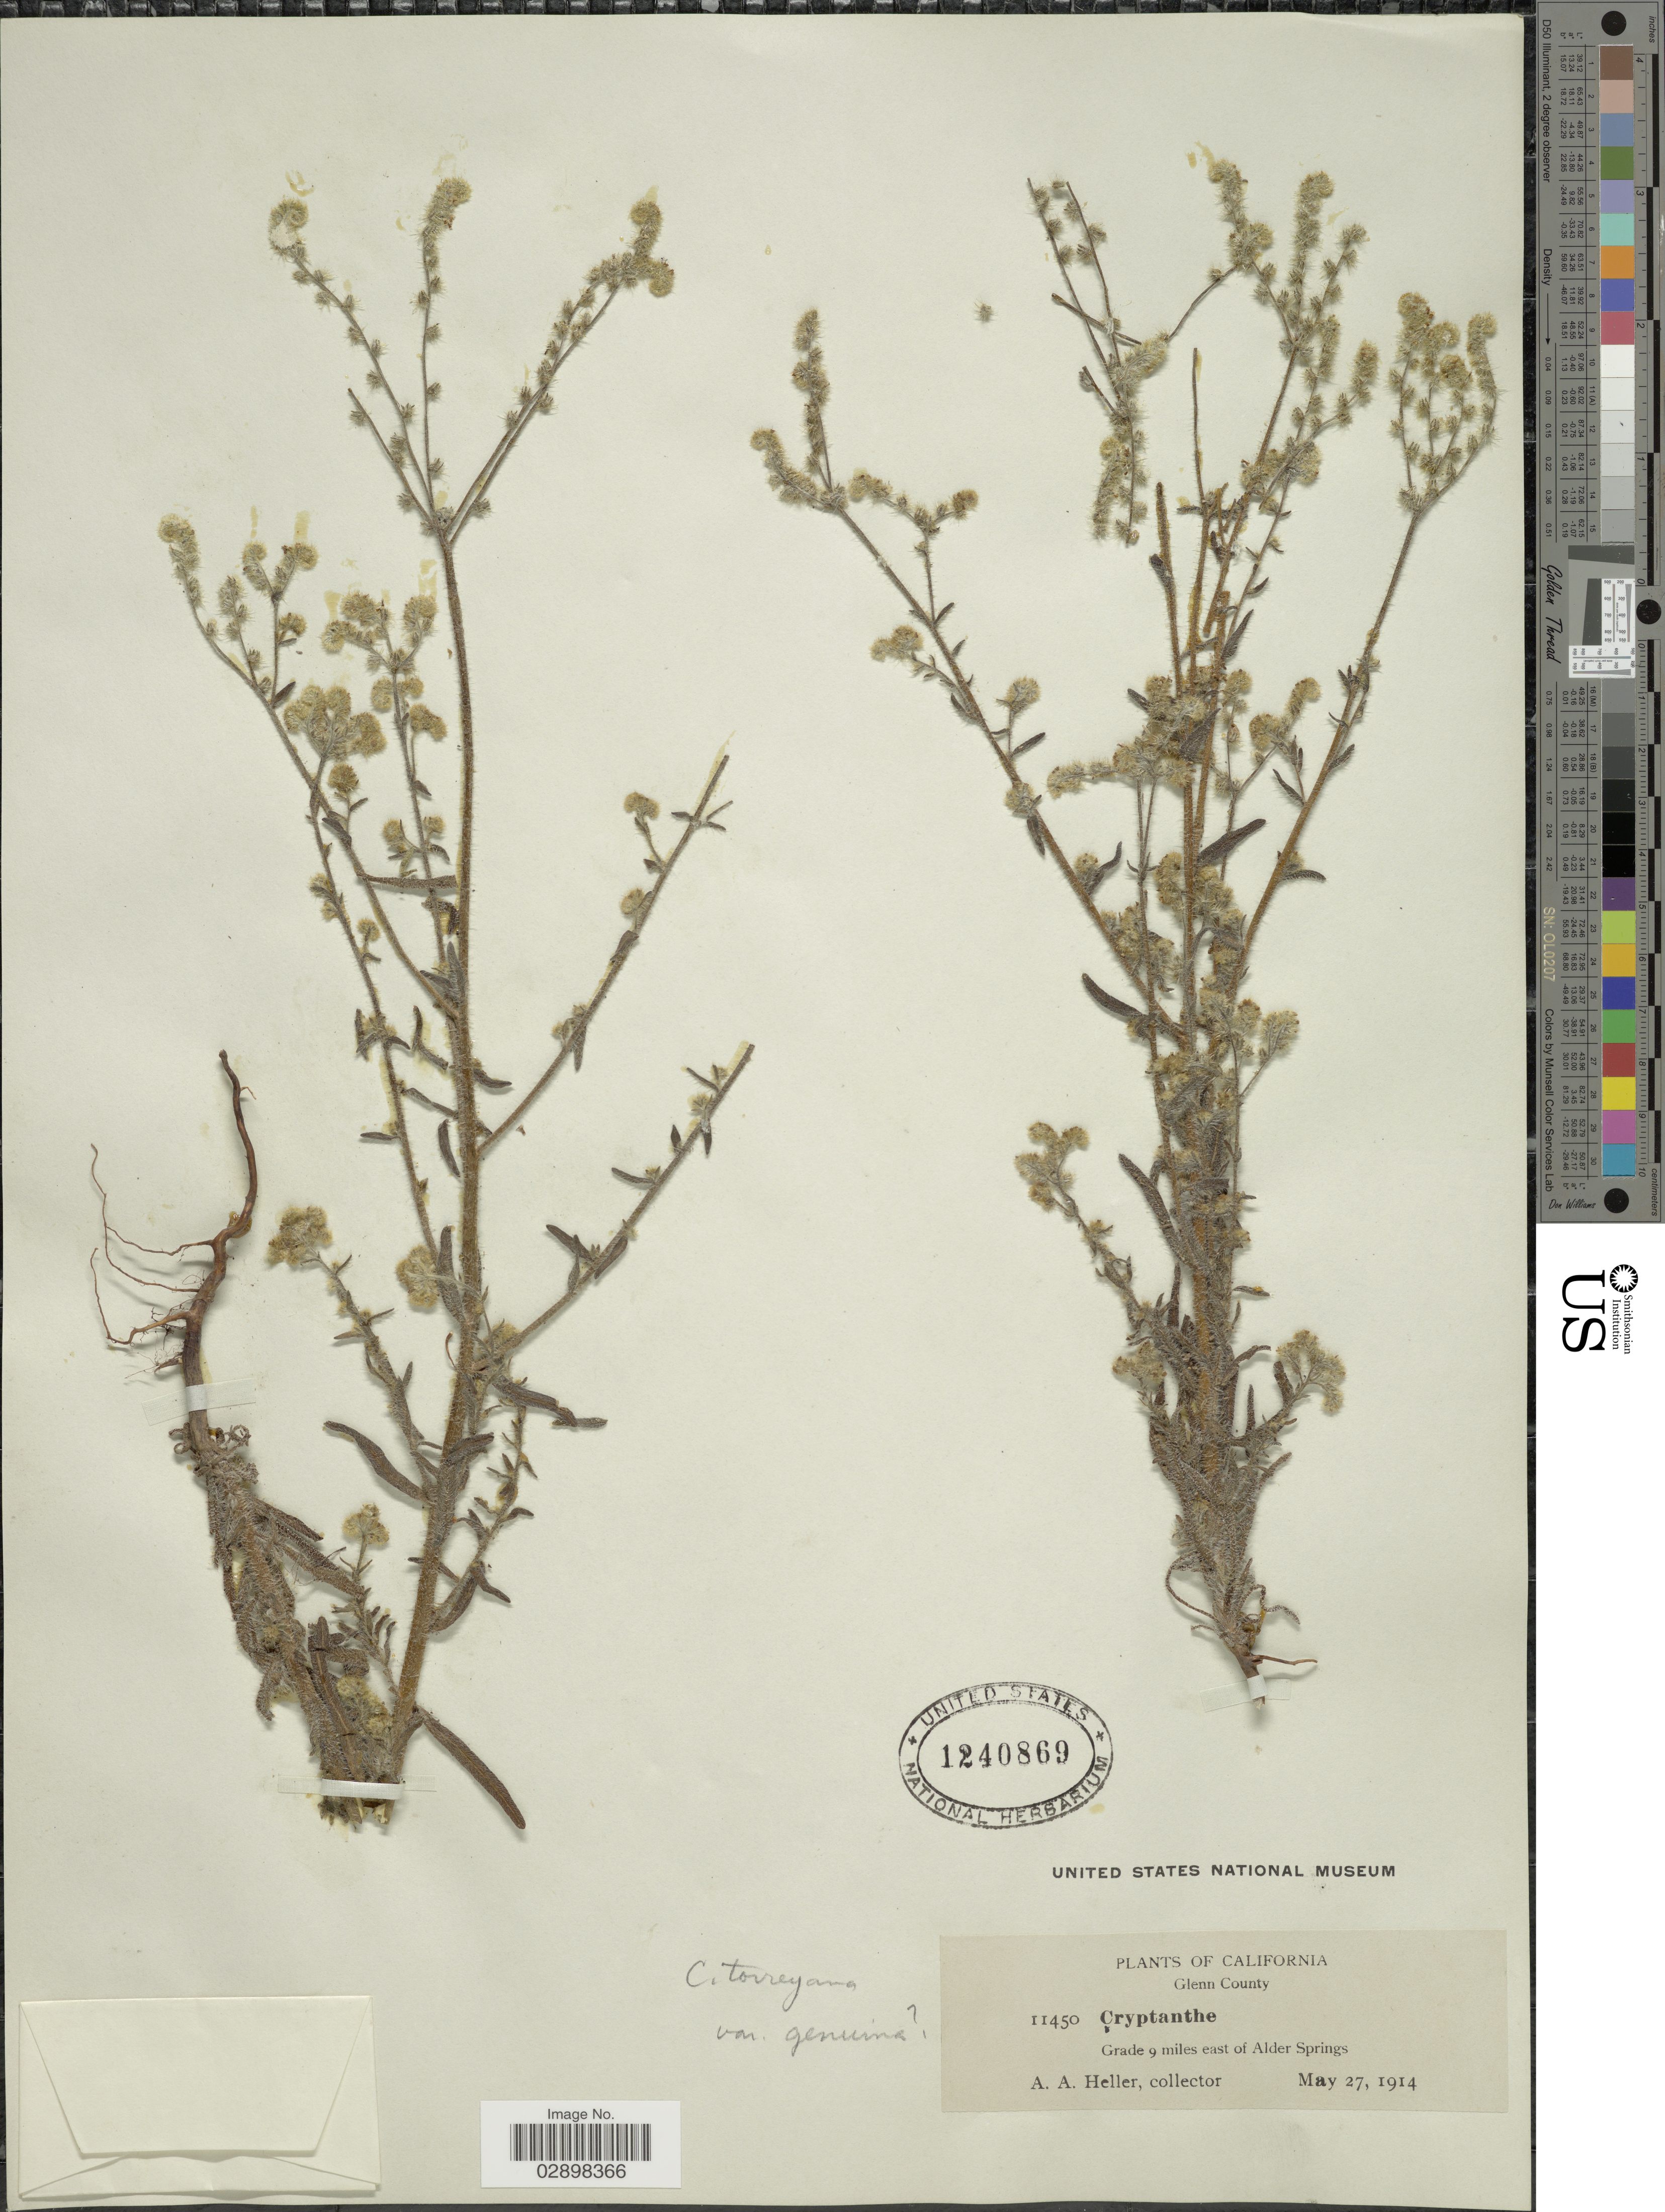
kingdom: Plantae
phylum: Tracheophyta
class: Magnoliopsida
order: Boraginales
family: Boraginaceae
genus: Cryptantha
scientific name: Cryptantha torreyana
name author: (A. Gray) S.W. Greene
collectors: A. A. Heller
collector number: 11450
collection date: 1914-05-27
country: United States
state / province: California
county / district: Glenn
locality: Glenn County, Grade 9 miles east of Alder Springs.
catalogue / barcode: US 1240869